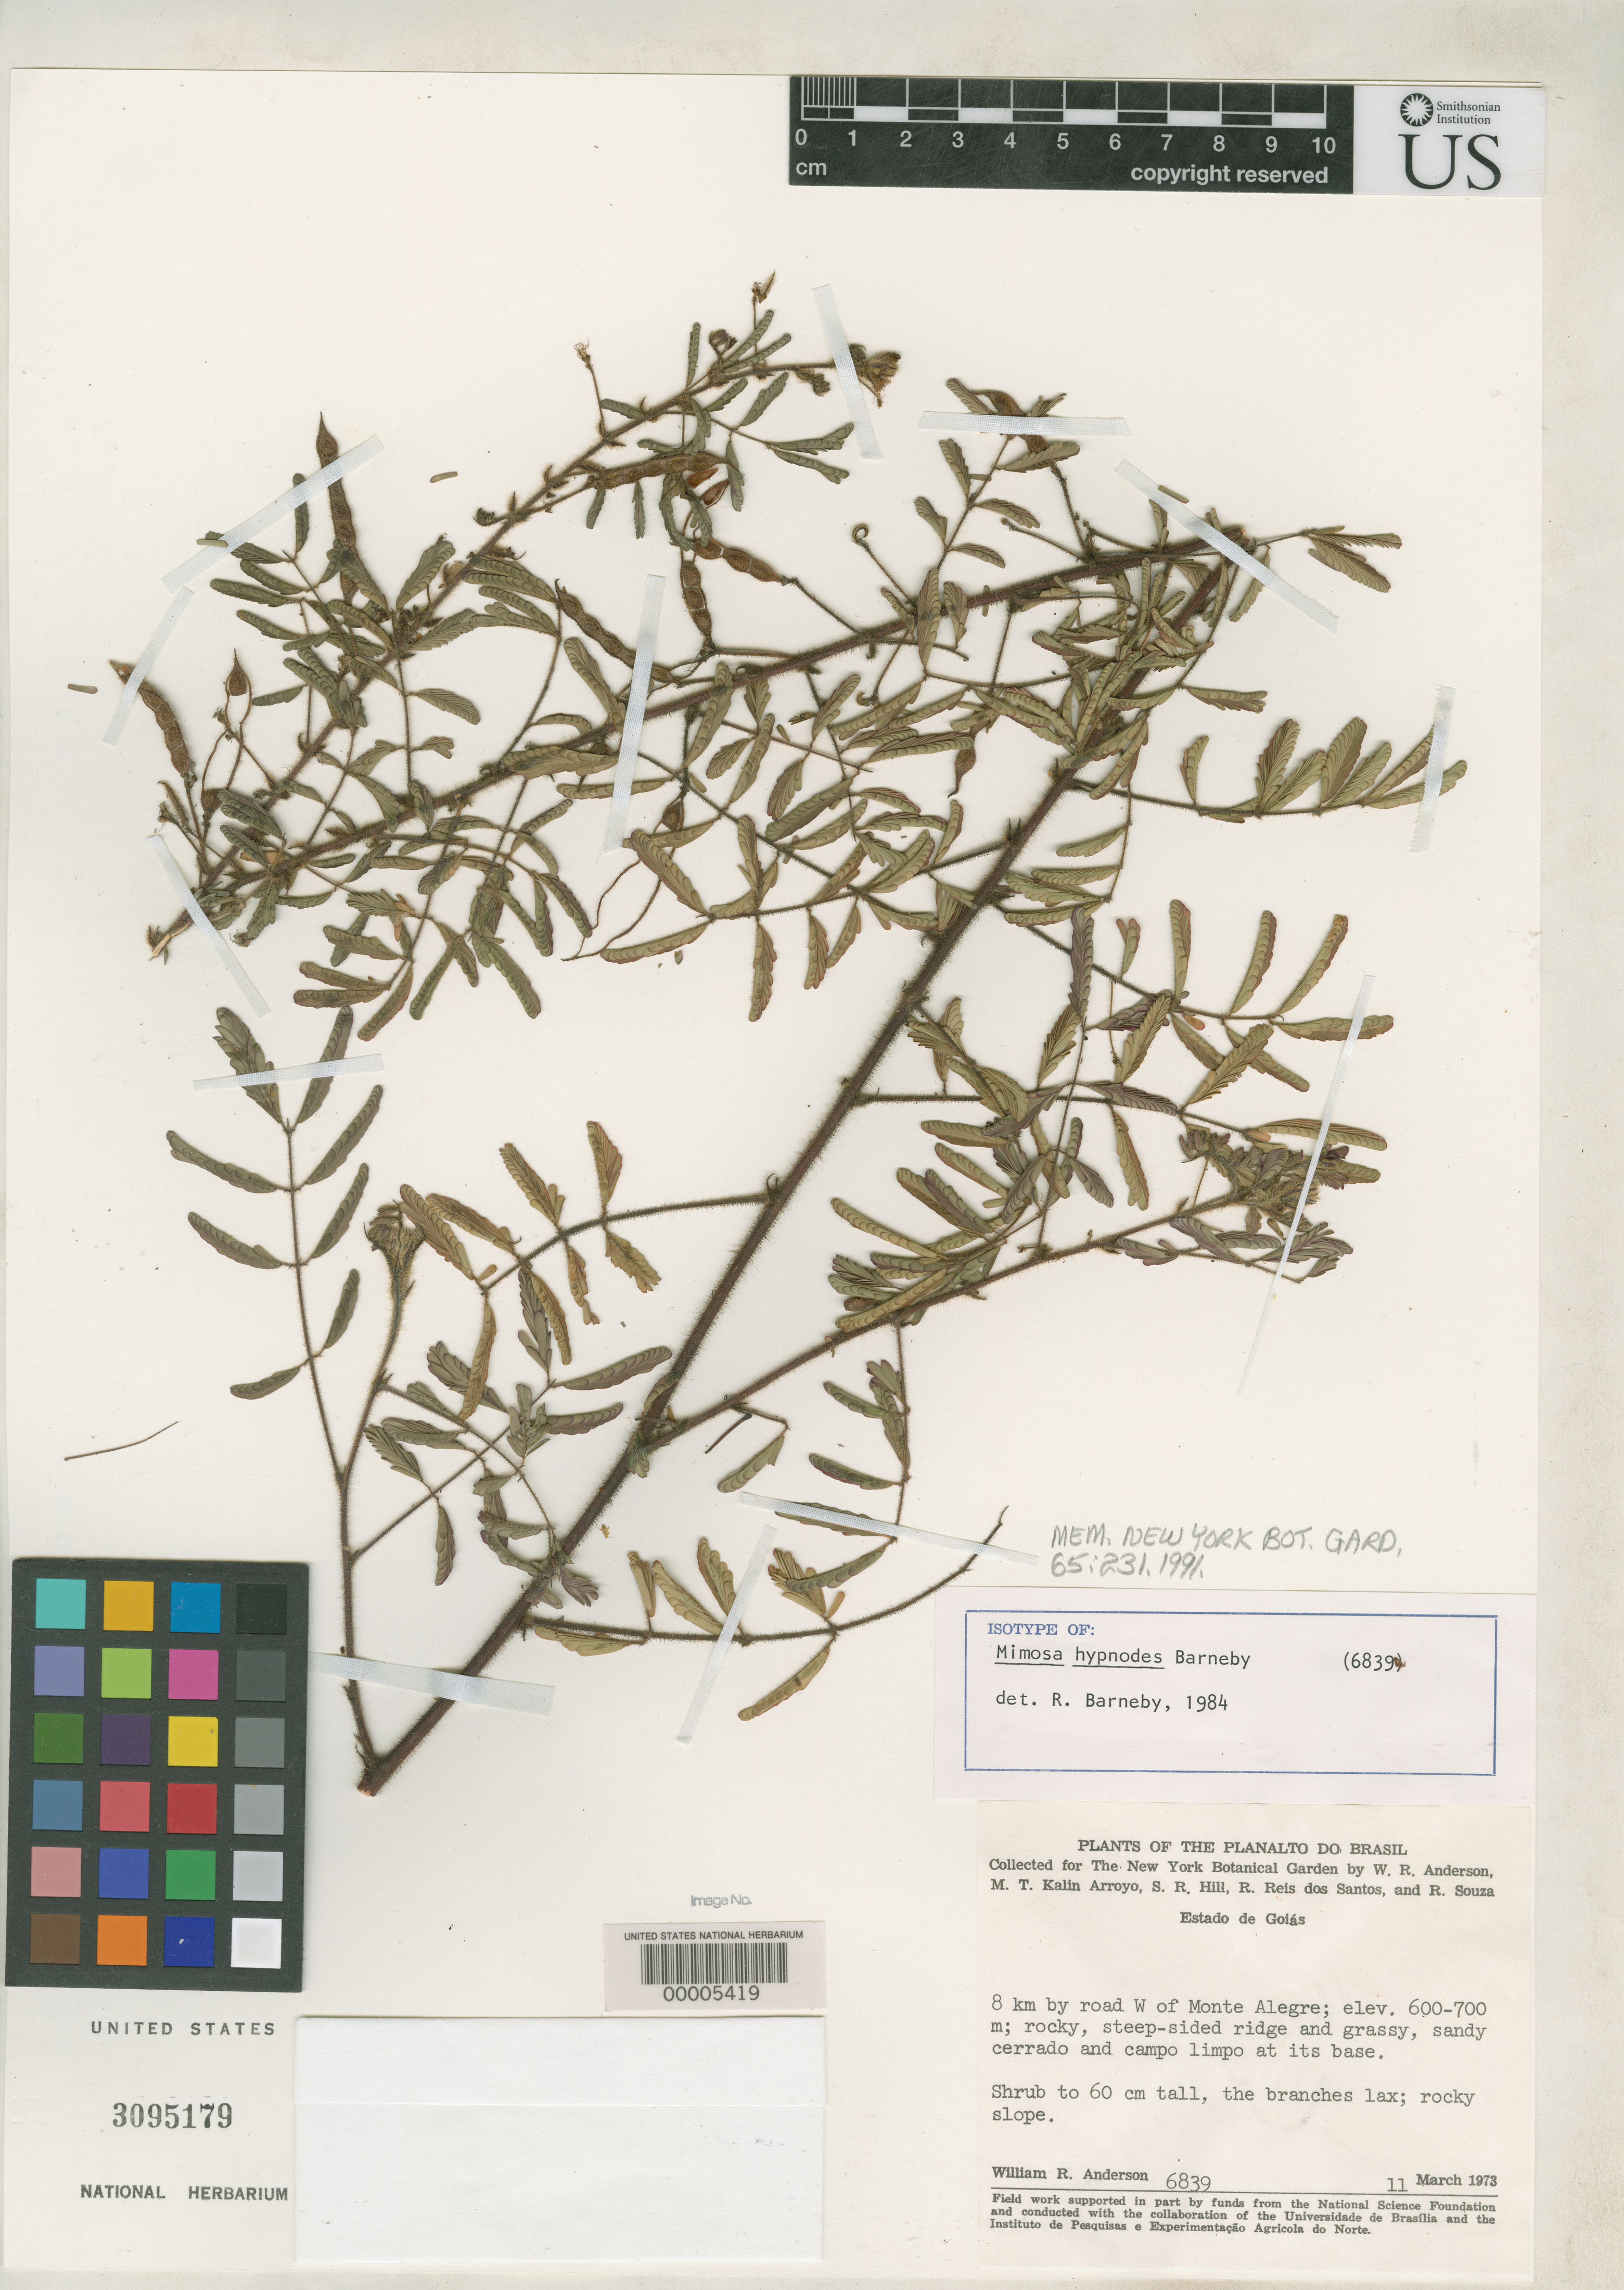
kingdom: Plantae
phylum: Tracheophyta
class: Magnoliopsida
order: Fabales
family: Fabaceae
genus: Mimosa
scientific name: Mimosa hypnodes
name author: Barneby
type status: Isotype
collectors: W. R. Anderson, K. Arroyo, S. Hill, R. G. P. Santos & R. Souza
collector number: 6839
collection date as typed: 11 Mar 1973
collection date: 1973-03-11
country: Brazil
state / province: Goiás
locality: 8 km by road of Monte Alegre.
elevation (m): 600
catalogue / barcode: US 3095179